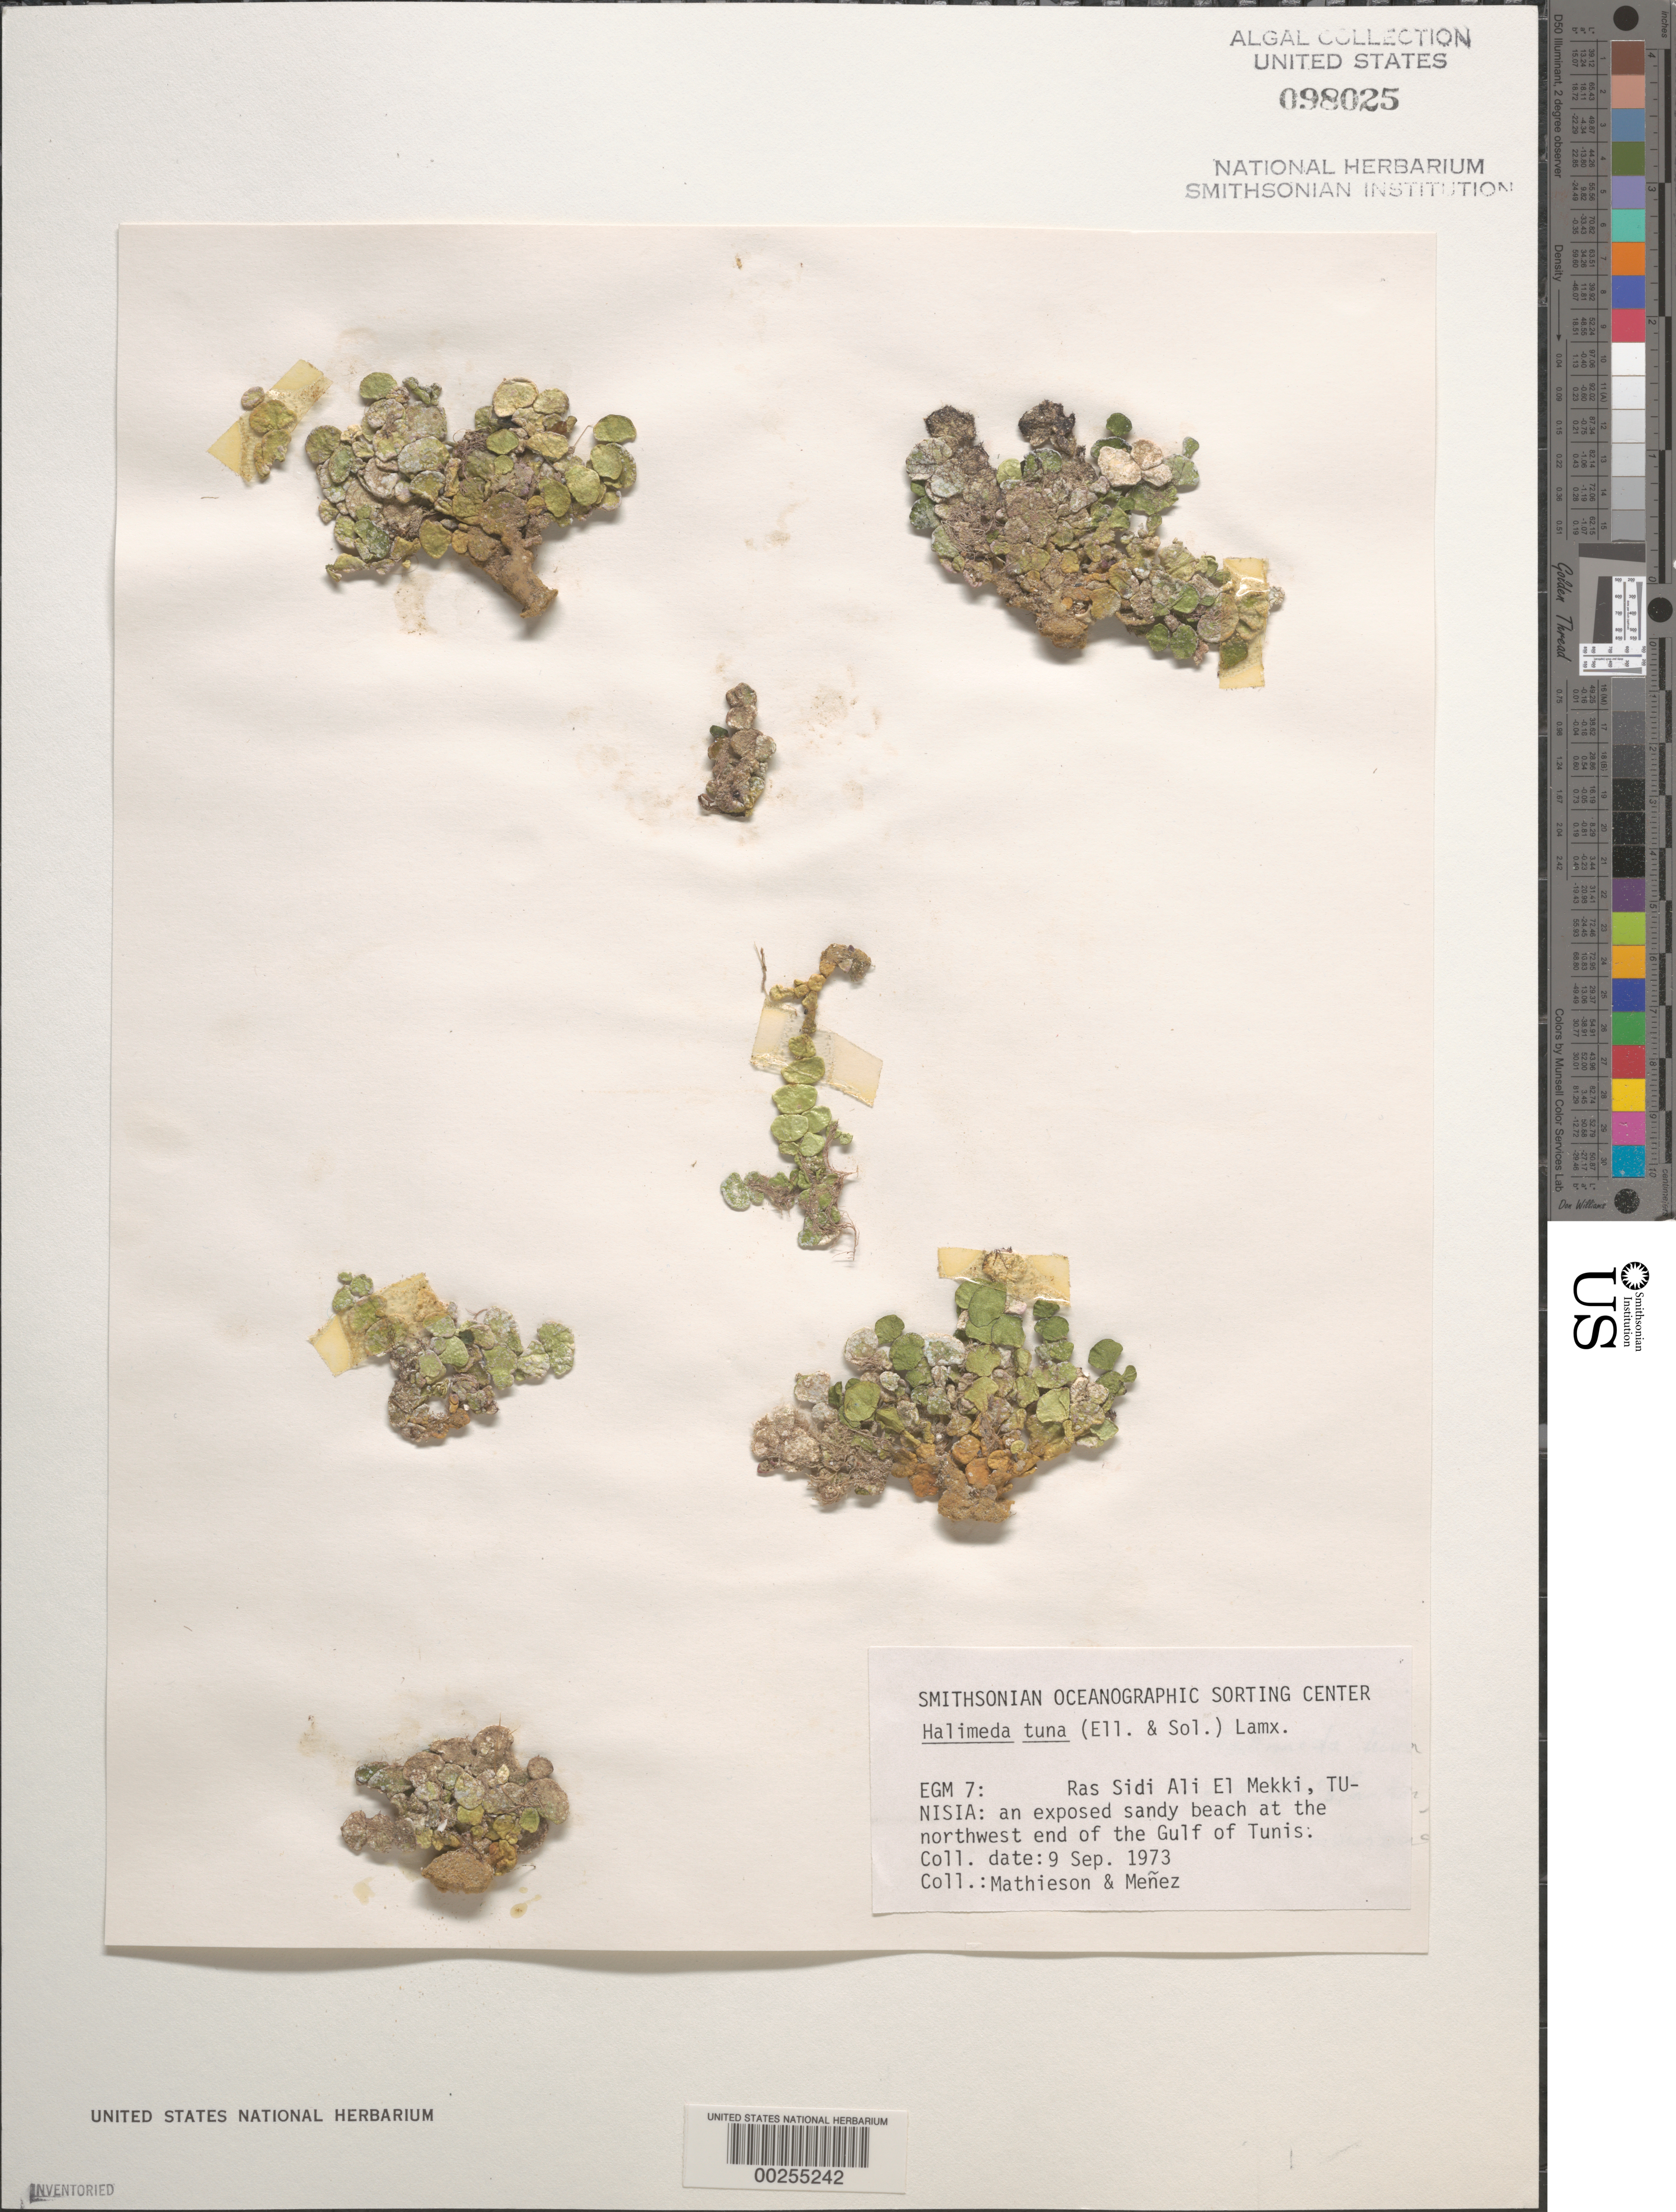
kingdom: Plantae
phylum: Chlorophyta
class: Ulvophyceae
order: Bryopsidales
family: Halimedaceae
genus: Halimeda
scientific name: Halimeda tuna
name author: (J. Ellis & Sol.) J.V.Lamouroux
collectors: R. Mathieson & Meñez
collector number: EGM 7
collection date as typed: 09 Sep 1973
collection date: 1973-09-09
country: Tunisia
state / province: Tunis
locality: Ras sidi ali el mekki, gulf of tunis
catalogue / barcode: US 98025